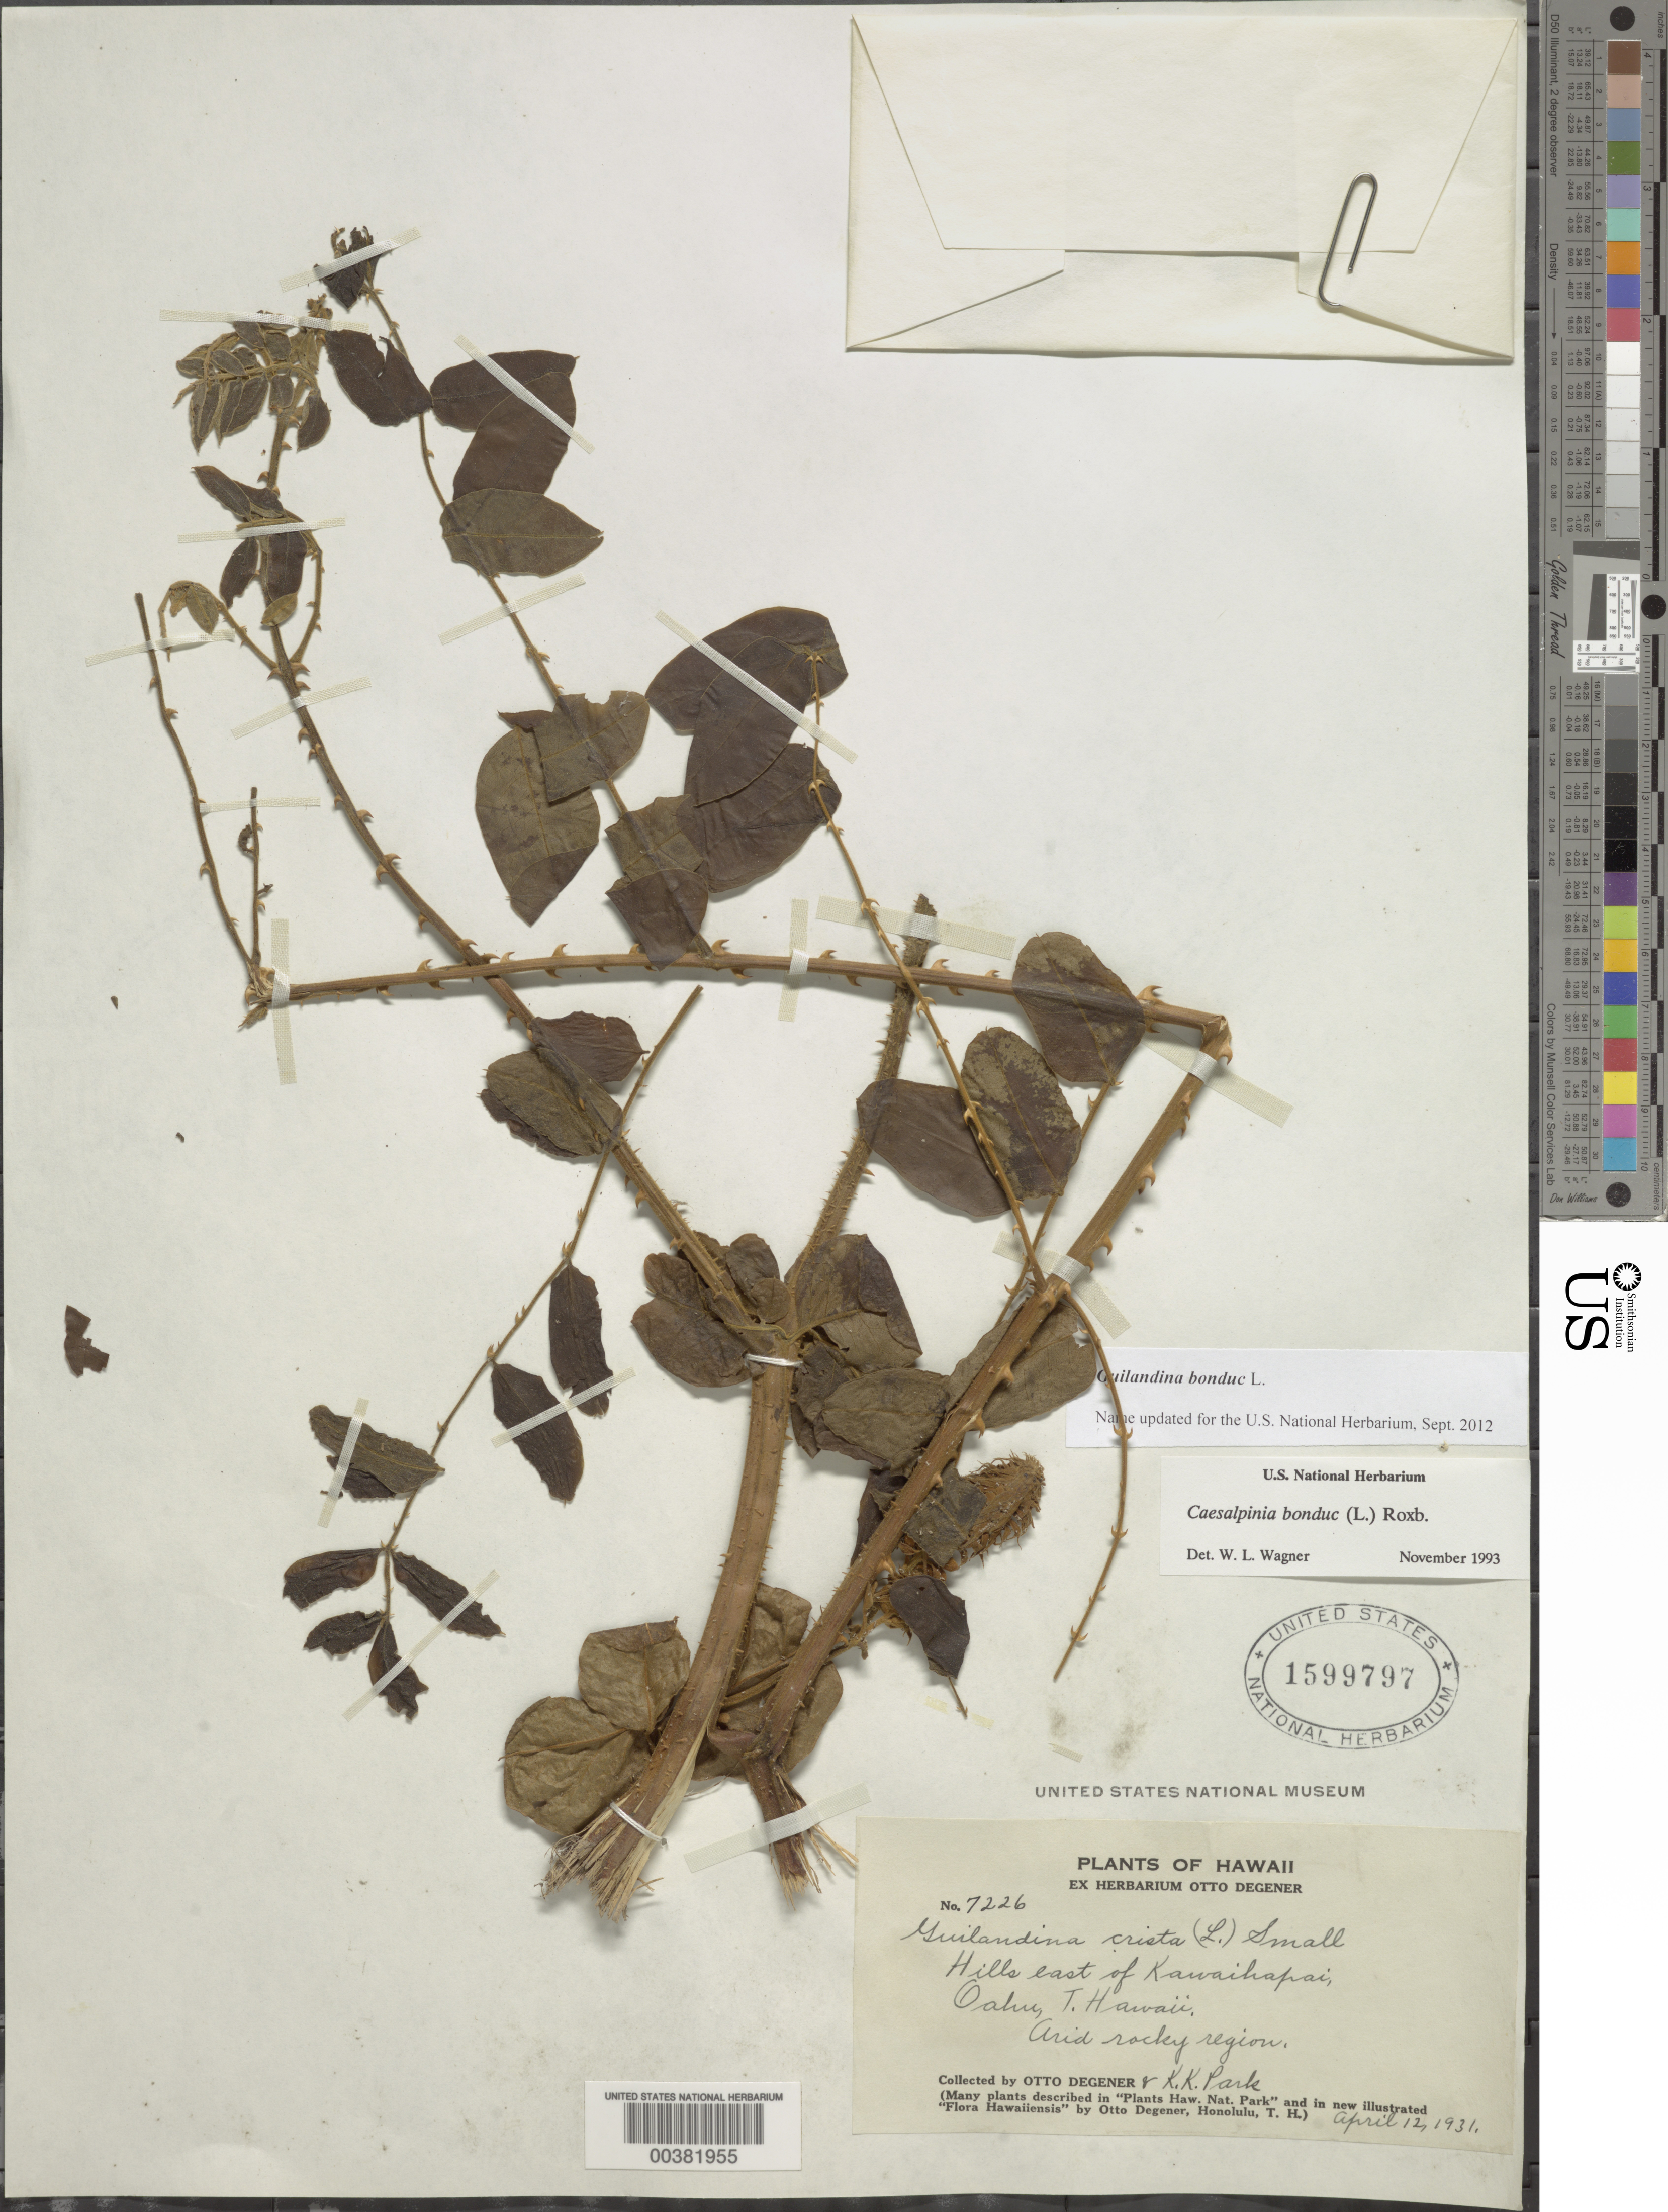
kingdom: Plantae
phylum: Tracheophyta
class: Magnoliopsida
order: Fabales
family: Fabaceae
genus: Guilandina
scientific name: Guilandina bonduc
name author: L.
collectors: O. Degener & K. Park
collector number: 7226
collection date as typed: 12 Apr 1931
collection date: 1931-04-12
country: United States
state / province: Hawaii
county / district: Honolulu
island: Oahu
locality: Hills e of kawaihapai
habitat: Arid rocky region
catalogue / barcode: US 1599797